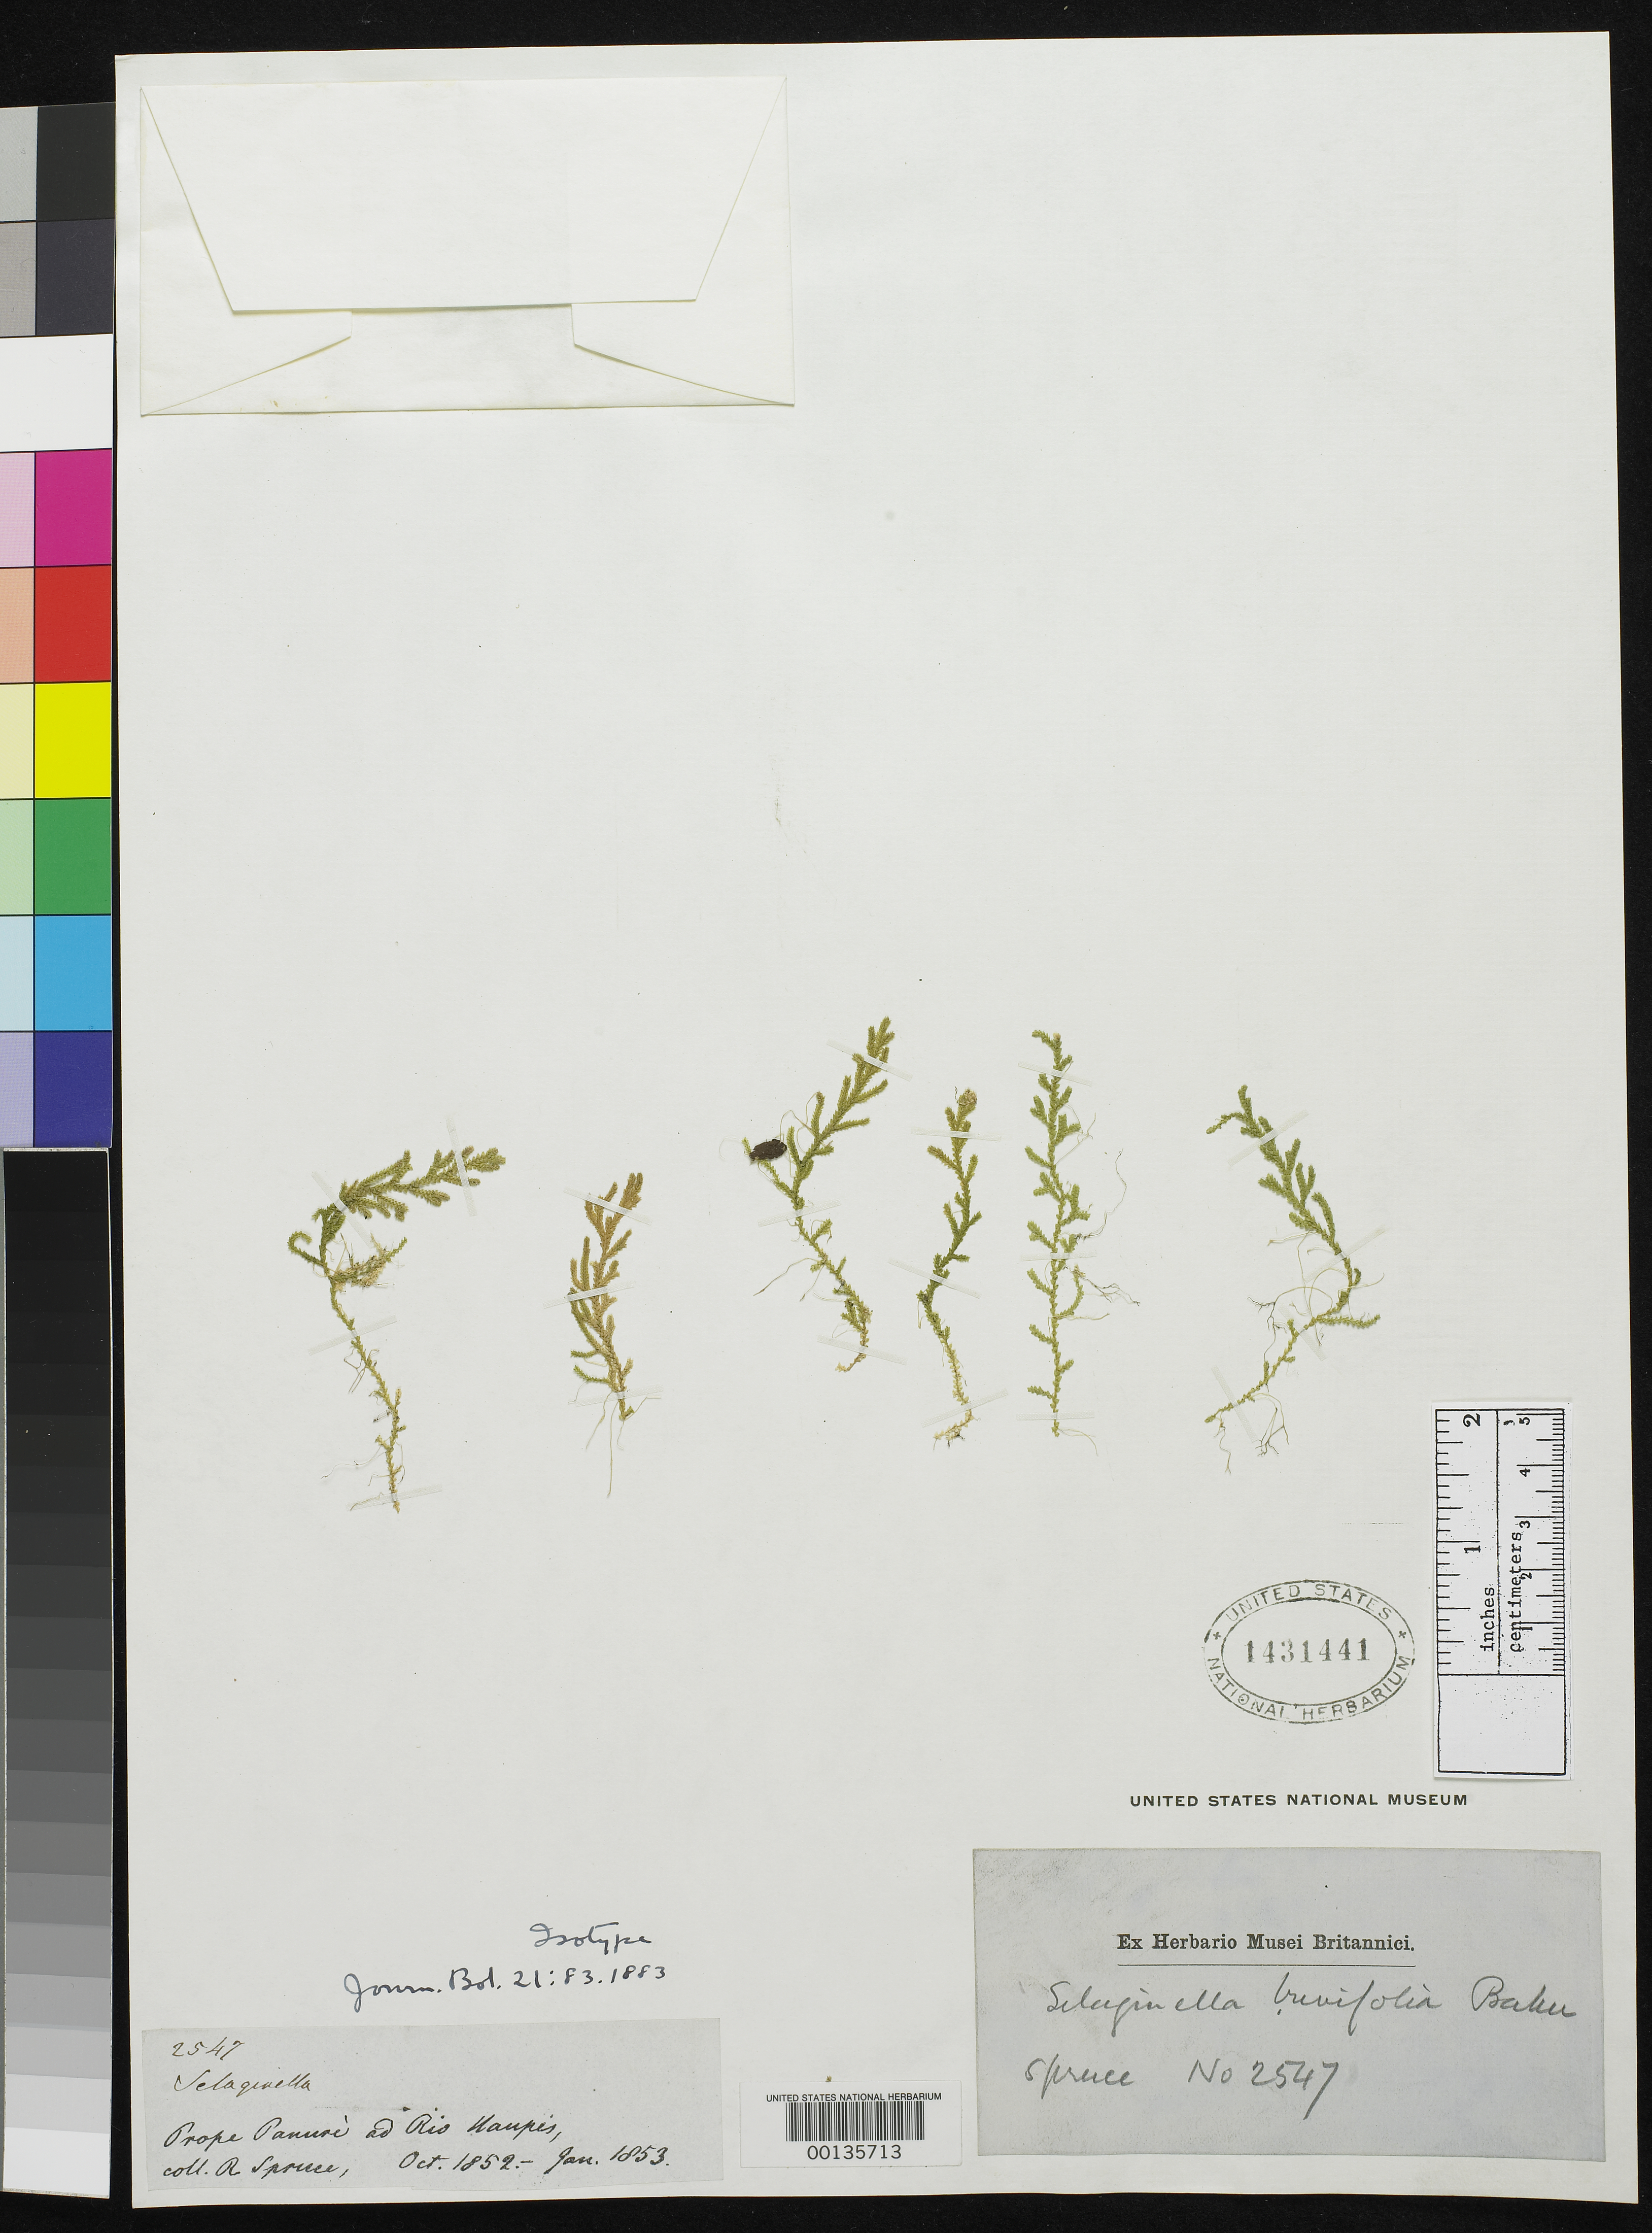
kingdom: Plantae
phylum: Tracheophyta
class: Lycopodiopsida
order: Selaginellales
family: Selaginellaceae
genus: Selaginella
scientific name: Selaginella brevifolia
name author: Baker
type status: Type Collection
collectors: R. Spruce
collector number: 2547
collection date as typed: Oct 1852 to -- Jan 1853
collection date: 1852-10/1853-01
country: Venezuela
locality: Prope Pannar de Rio Manpis [Near Pannar de Rio Manpis].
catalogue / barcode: US 1431441